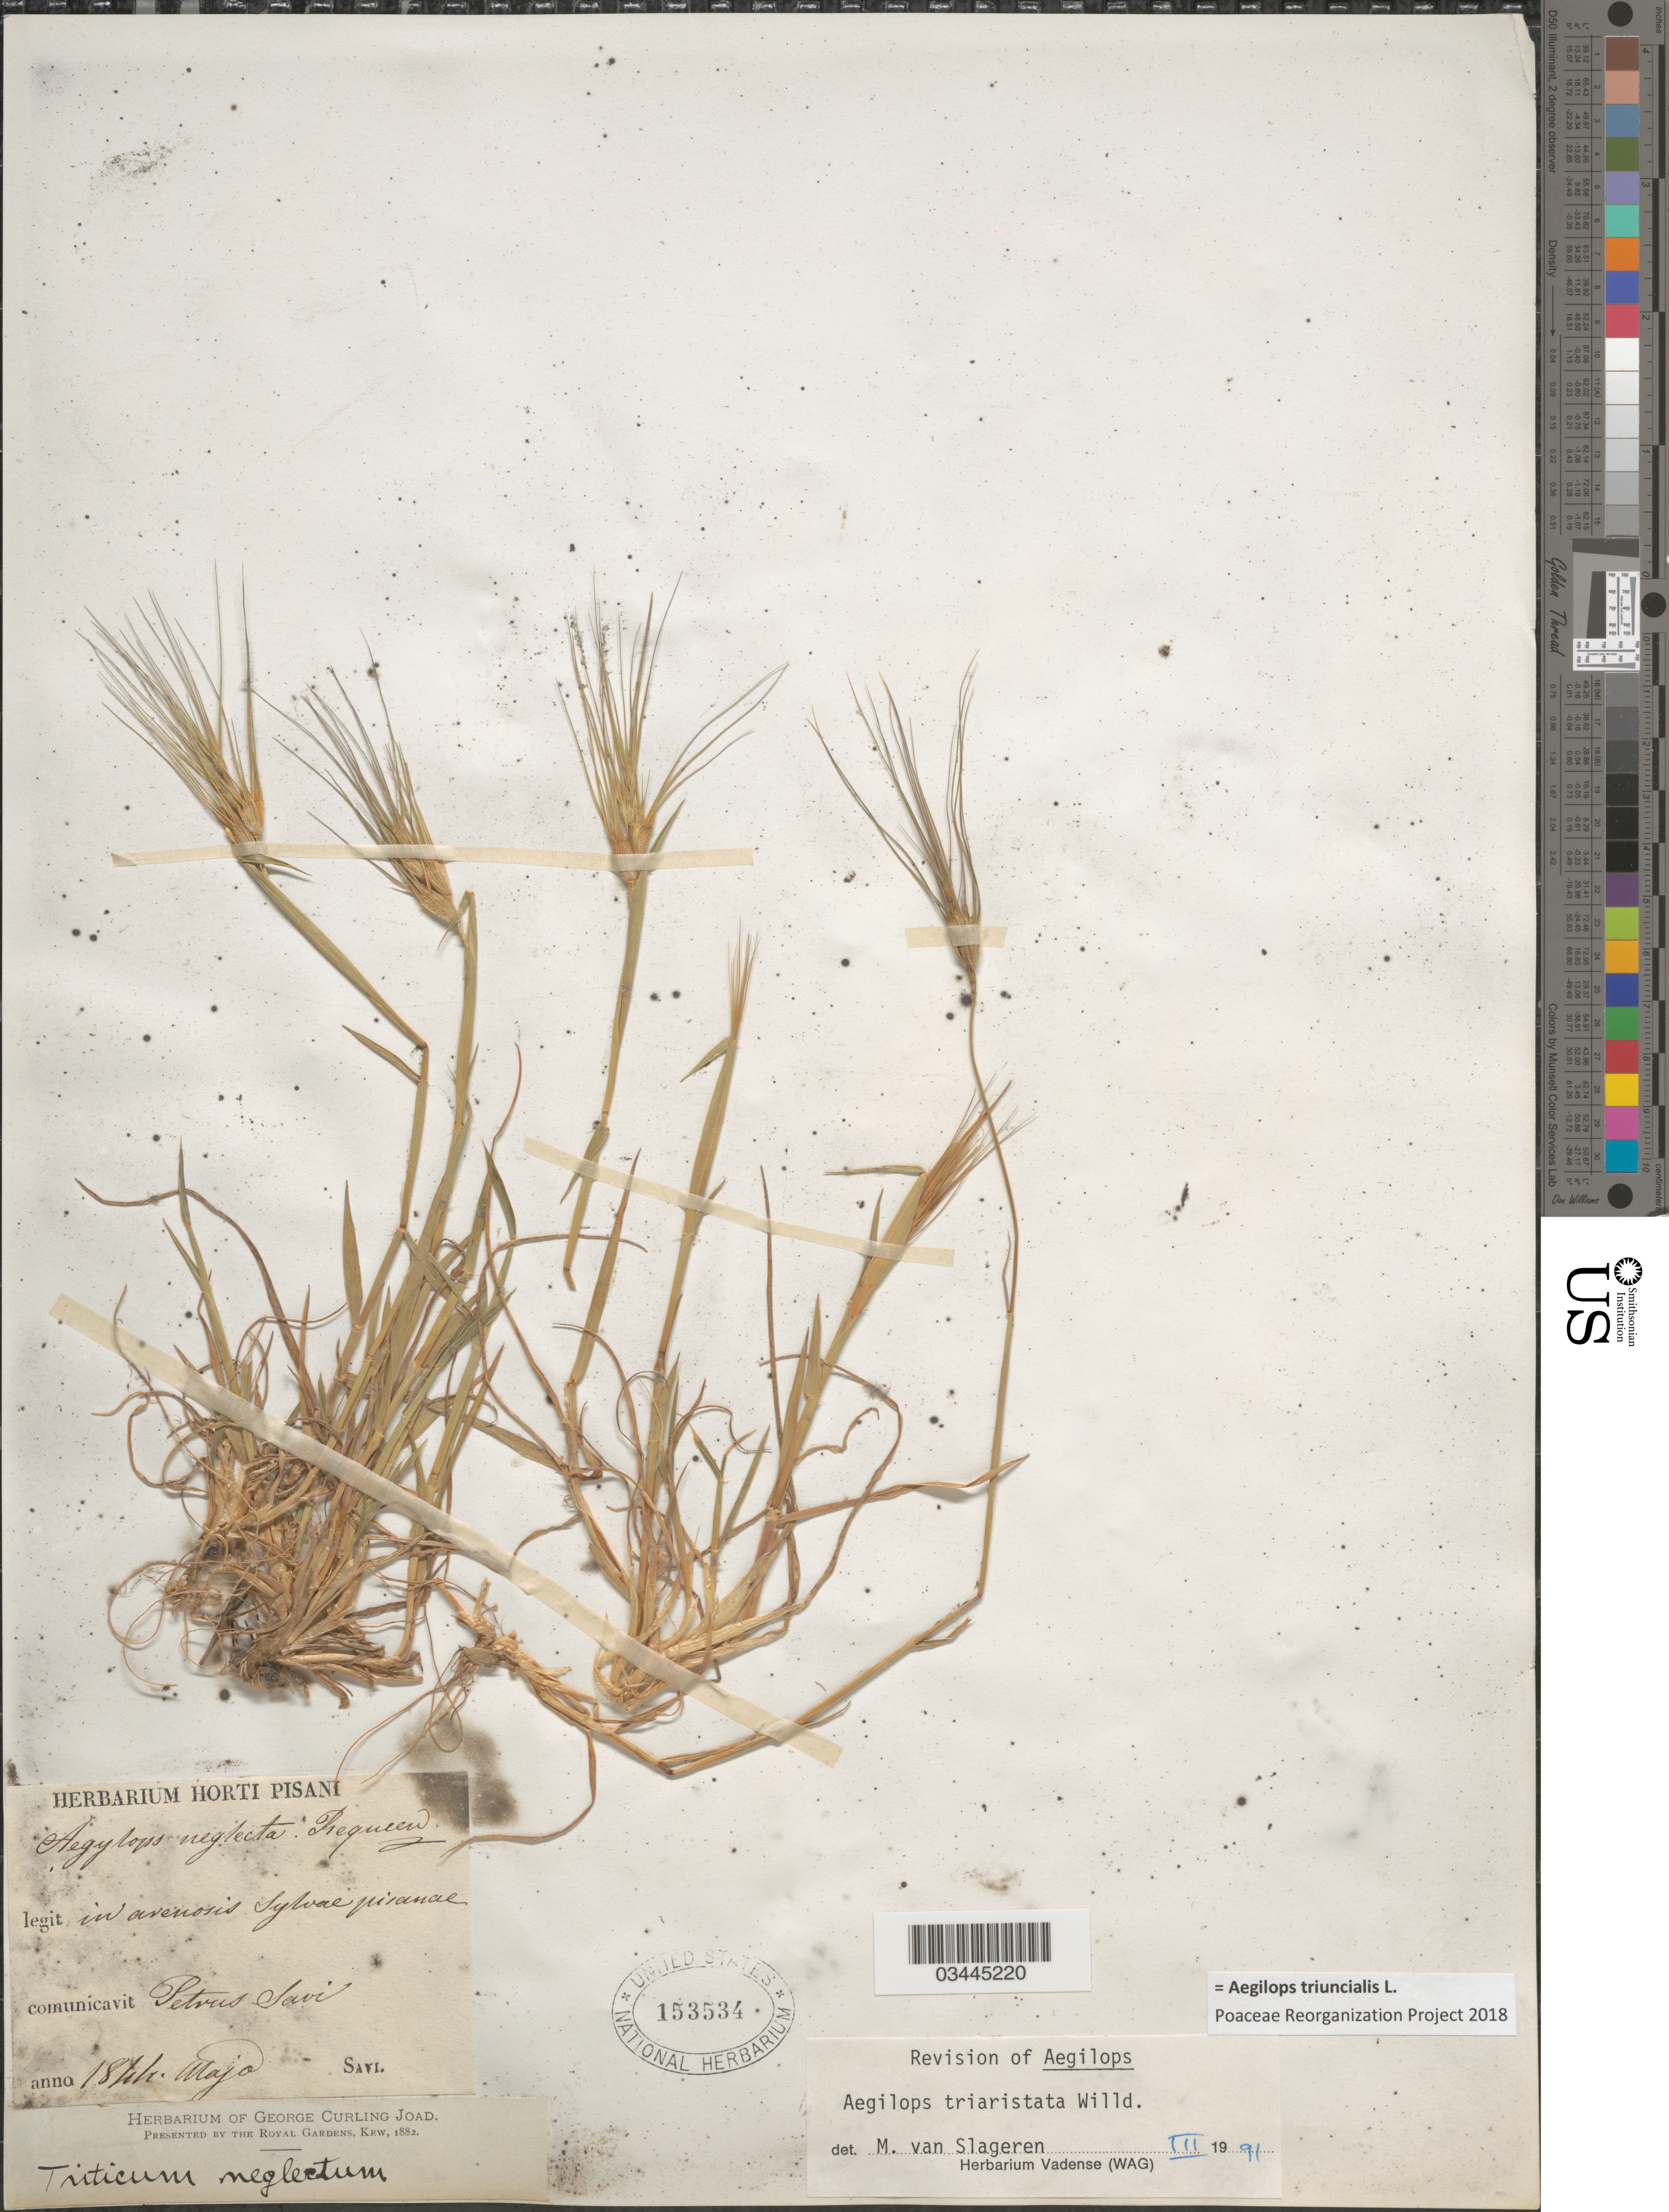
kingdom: Plantae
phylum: Tracheophyta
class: Liliopsida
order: Poales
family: Poaceae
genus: Aegilops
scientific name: Aegilops triuncialis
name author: L.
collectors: G. Savi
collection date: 1844-05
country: Italy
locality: In arenosis sylvae pisanae.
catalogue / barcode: US 153534